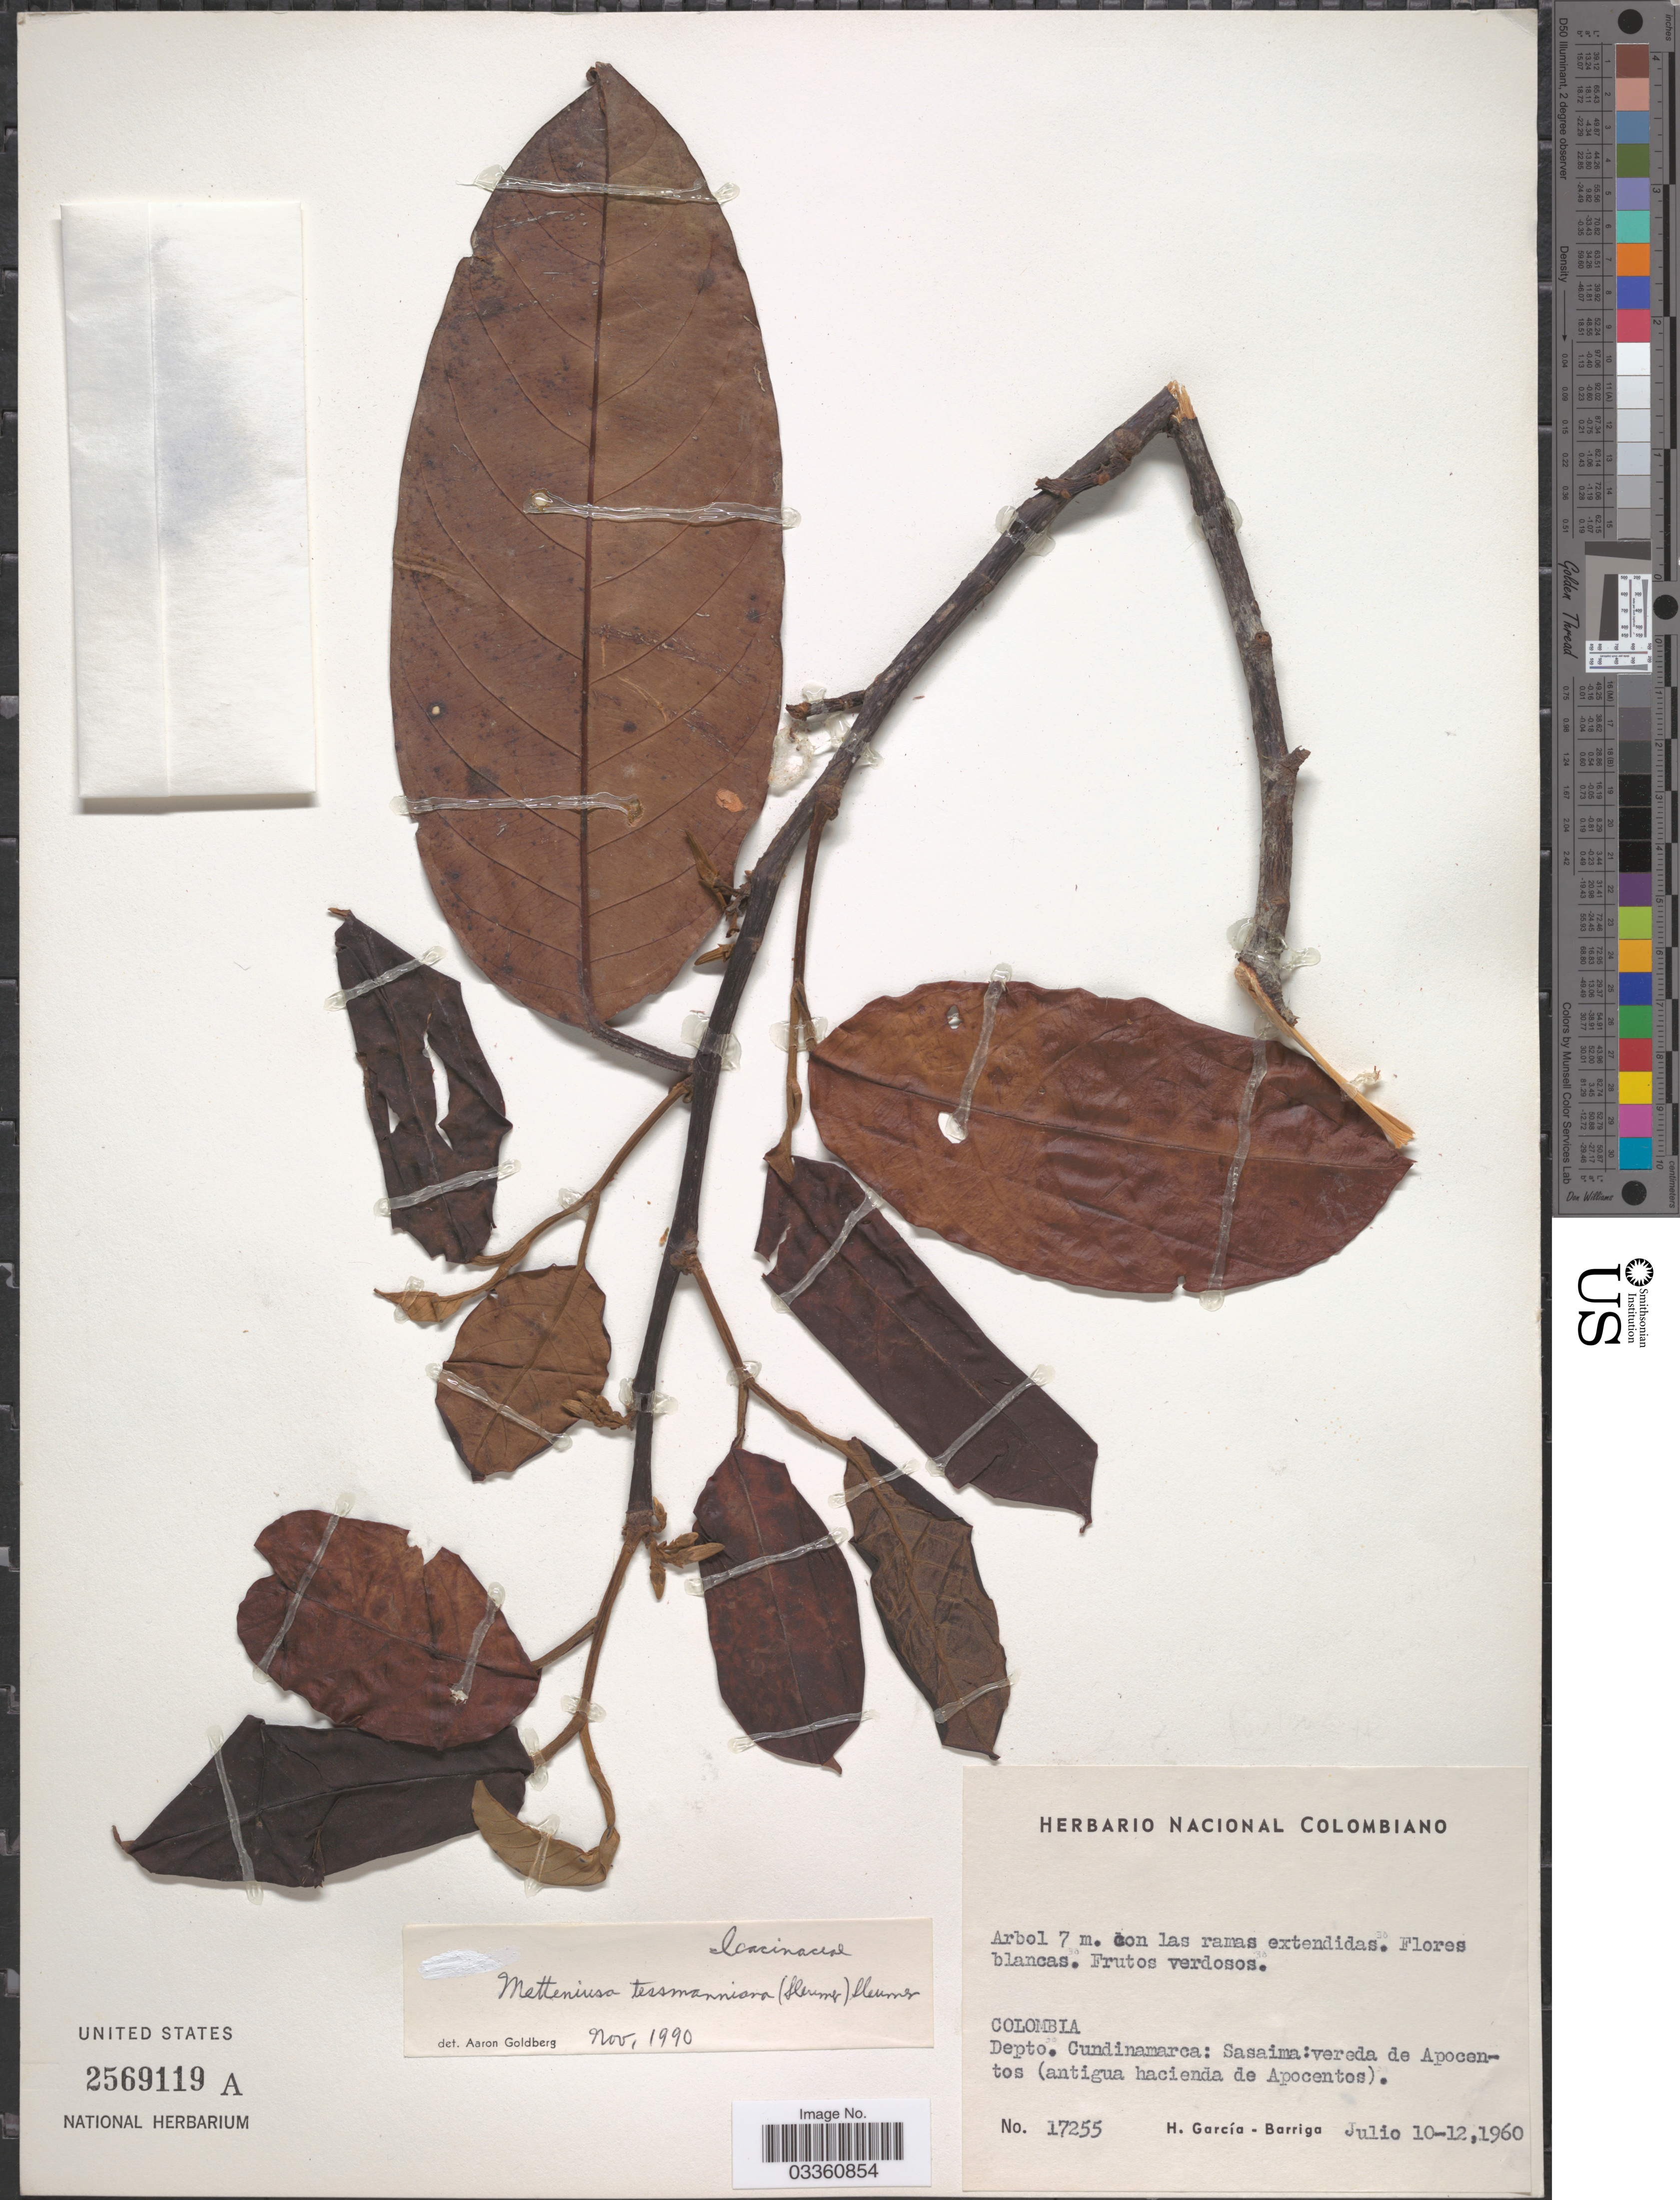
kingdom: Plantae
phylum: Tracheophyta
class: Magnoliopsida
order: Metteniusales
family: Metteniusaceae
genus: Metteniusa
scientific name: Metteniusa tessmanniana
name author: (Sleumer) Sleumer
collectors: H. García Barriga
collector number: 17255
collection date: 1960-07-10/1960-07-12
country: Colombia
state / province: Cundinamarca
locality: Depto. Cundinamarca: Sasaima: vereda de Apocentos (antigua hacienda de Apocentos).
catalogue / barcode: US 2569119A